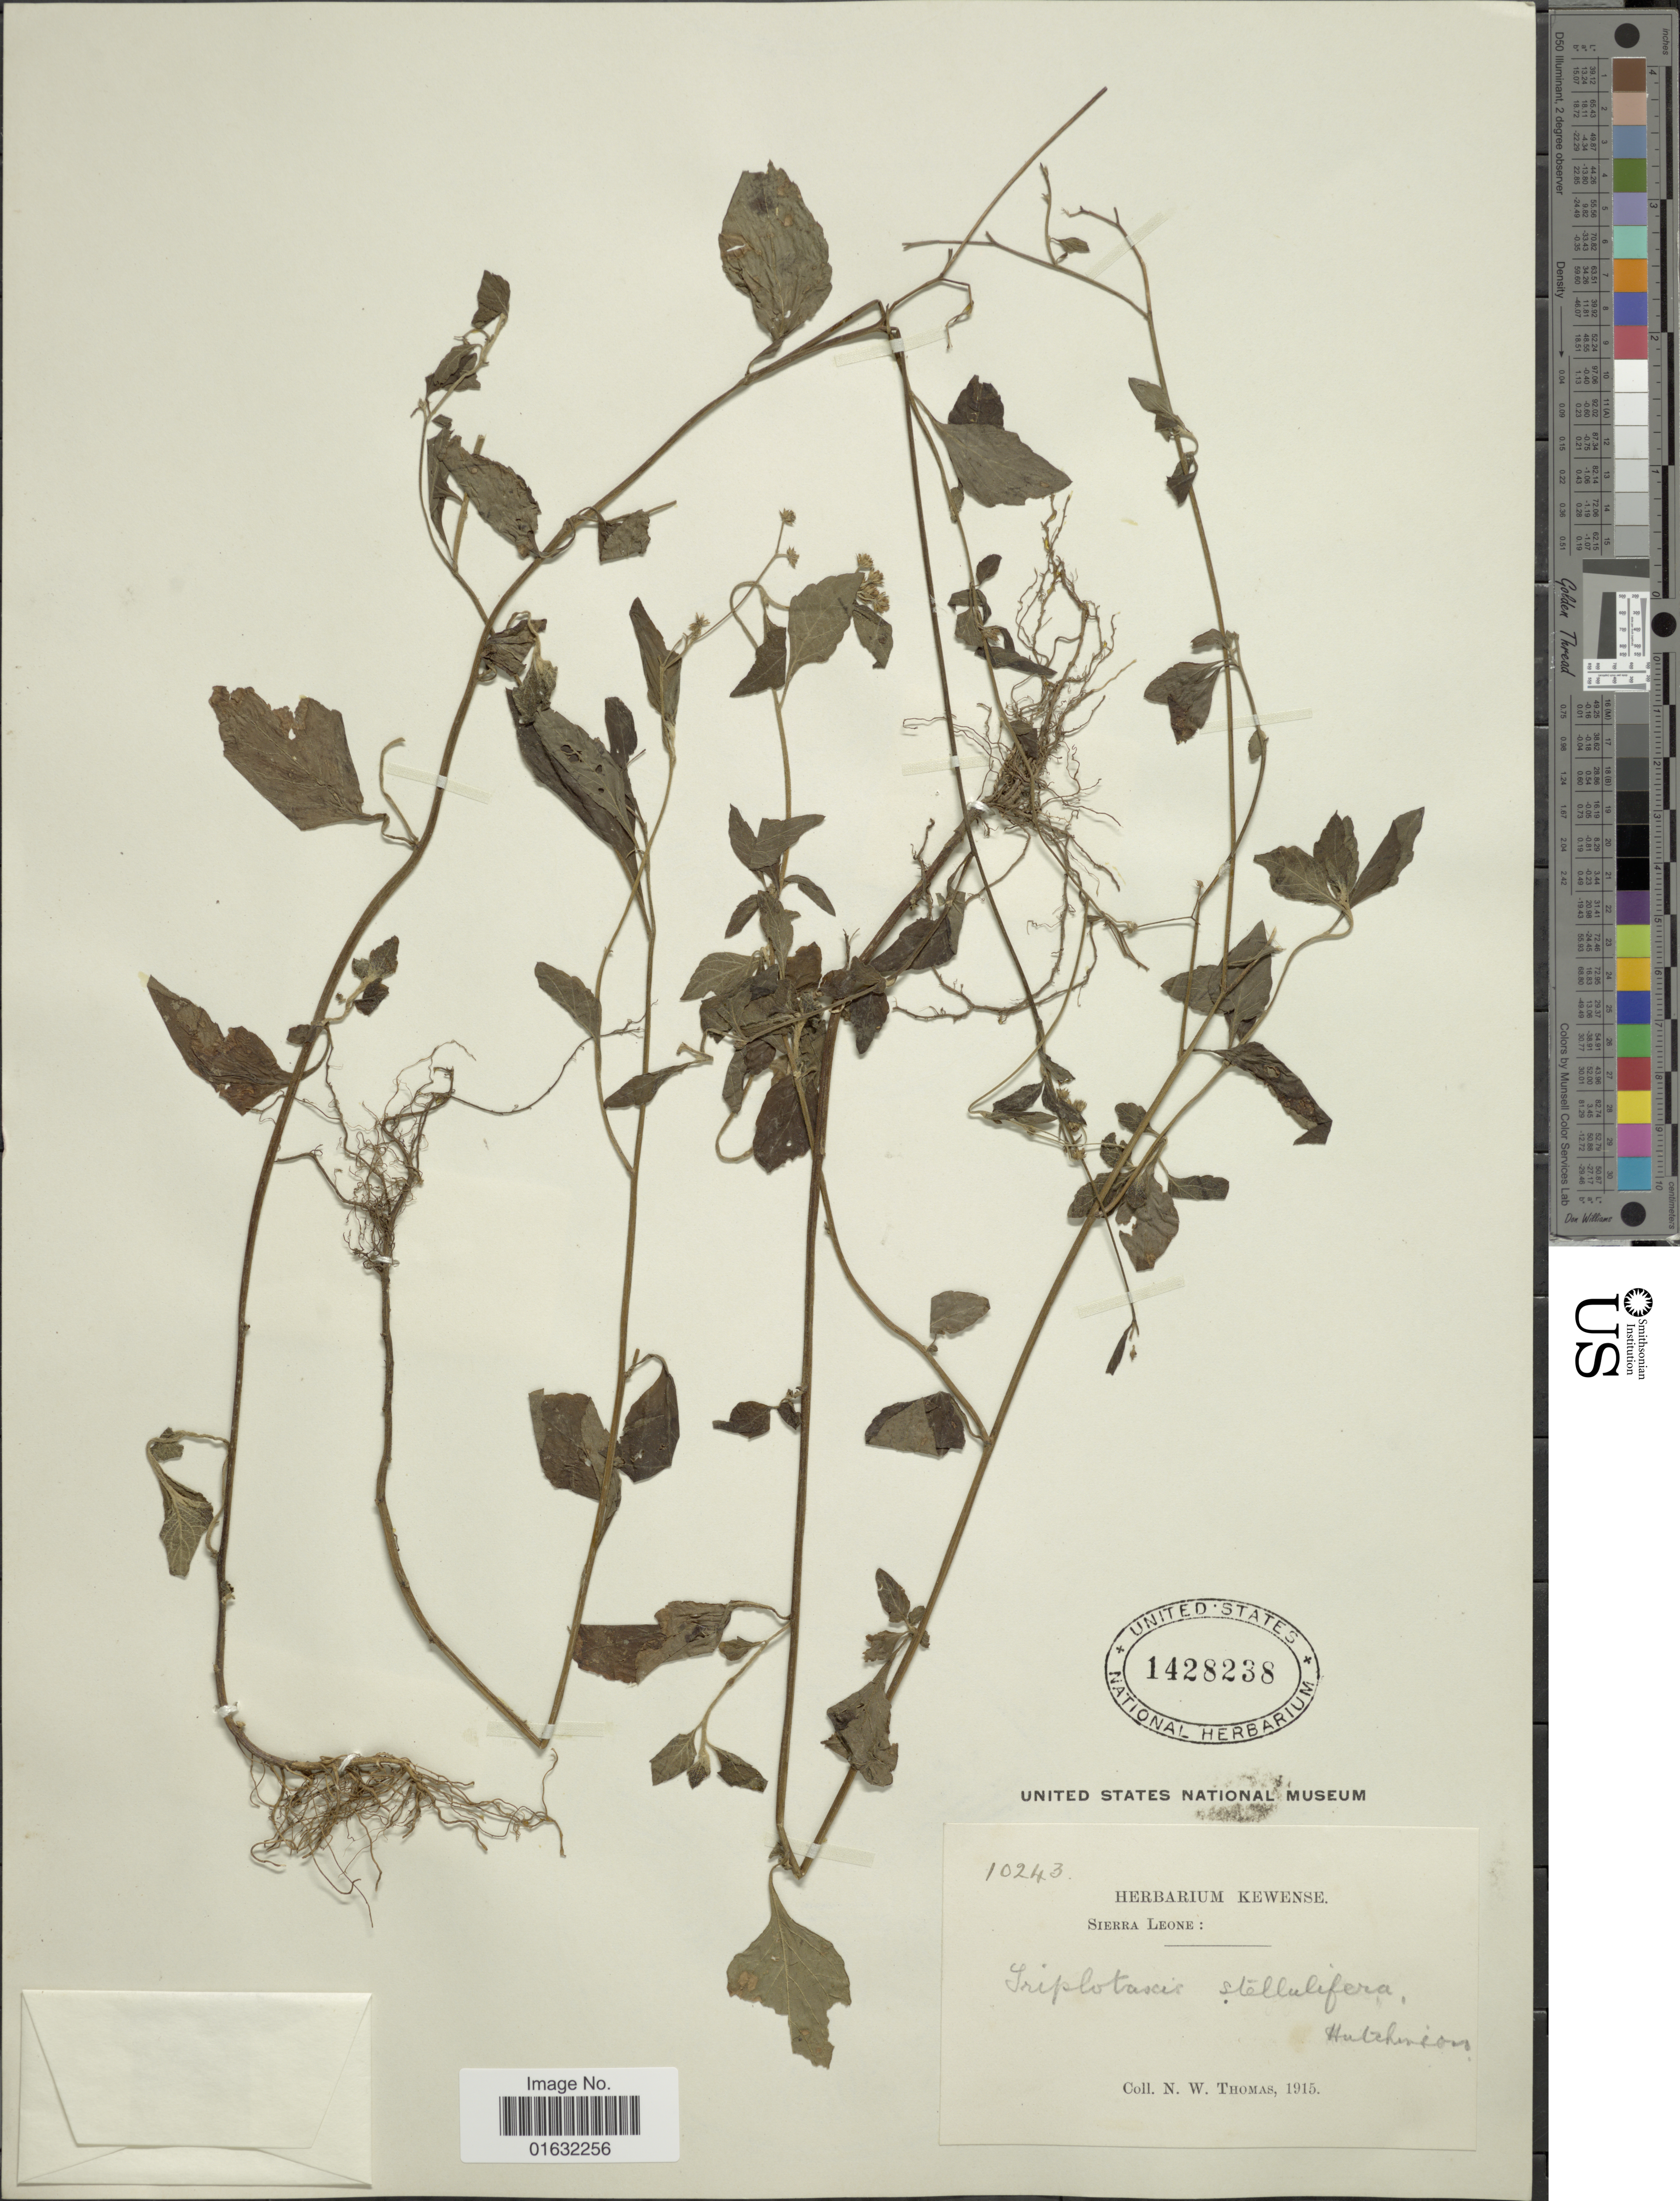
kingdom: Plantae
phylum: Tracheophyta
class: Magnoliopsida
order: Asterales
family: Asteraceae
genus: Cyanthillium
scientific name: Cyanthillium stelluliferum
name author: (Benth.) H. Rob.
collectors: N. Thomas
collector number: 10243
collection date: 1915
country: Sierra Leone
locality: Hutchineons [unsure placement]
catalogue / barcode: US 1428238